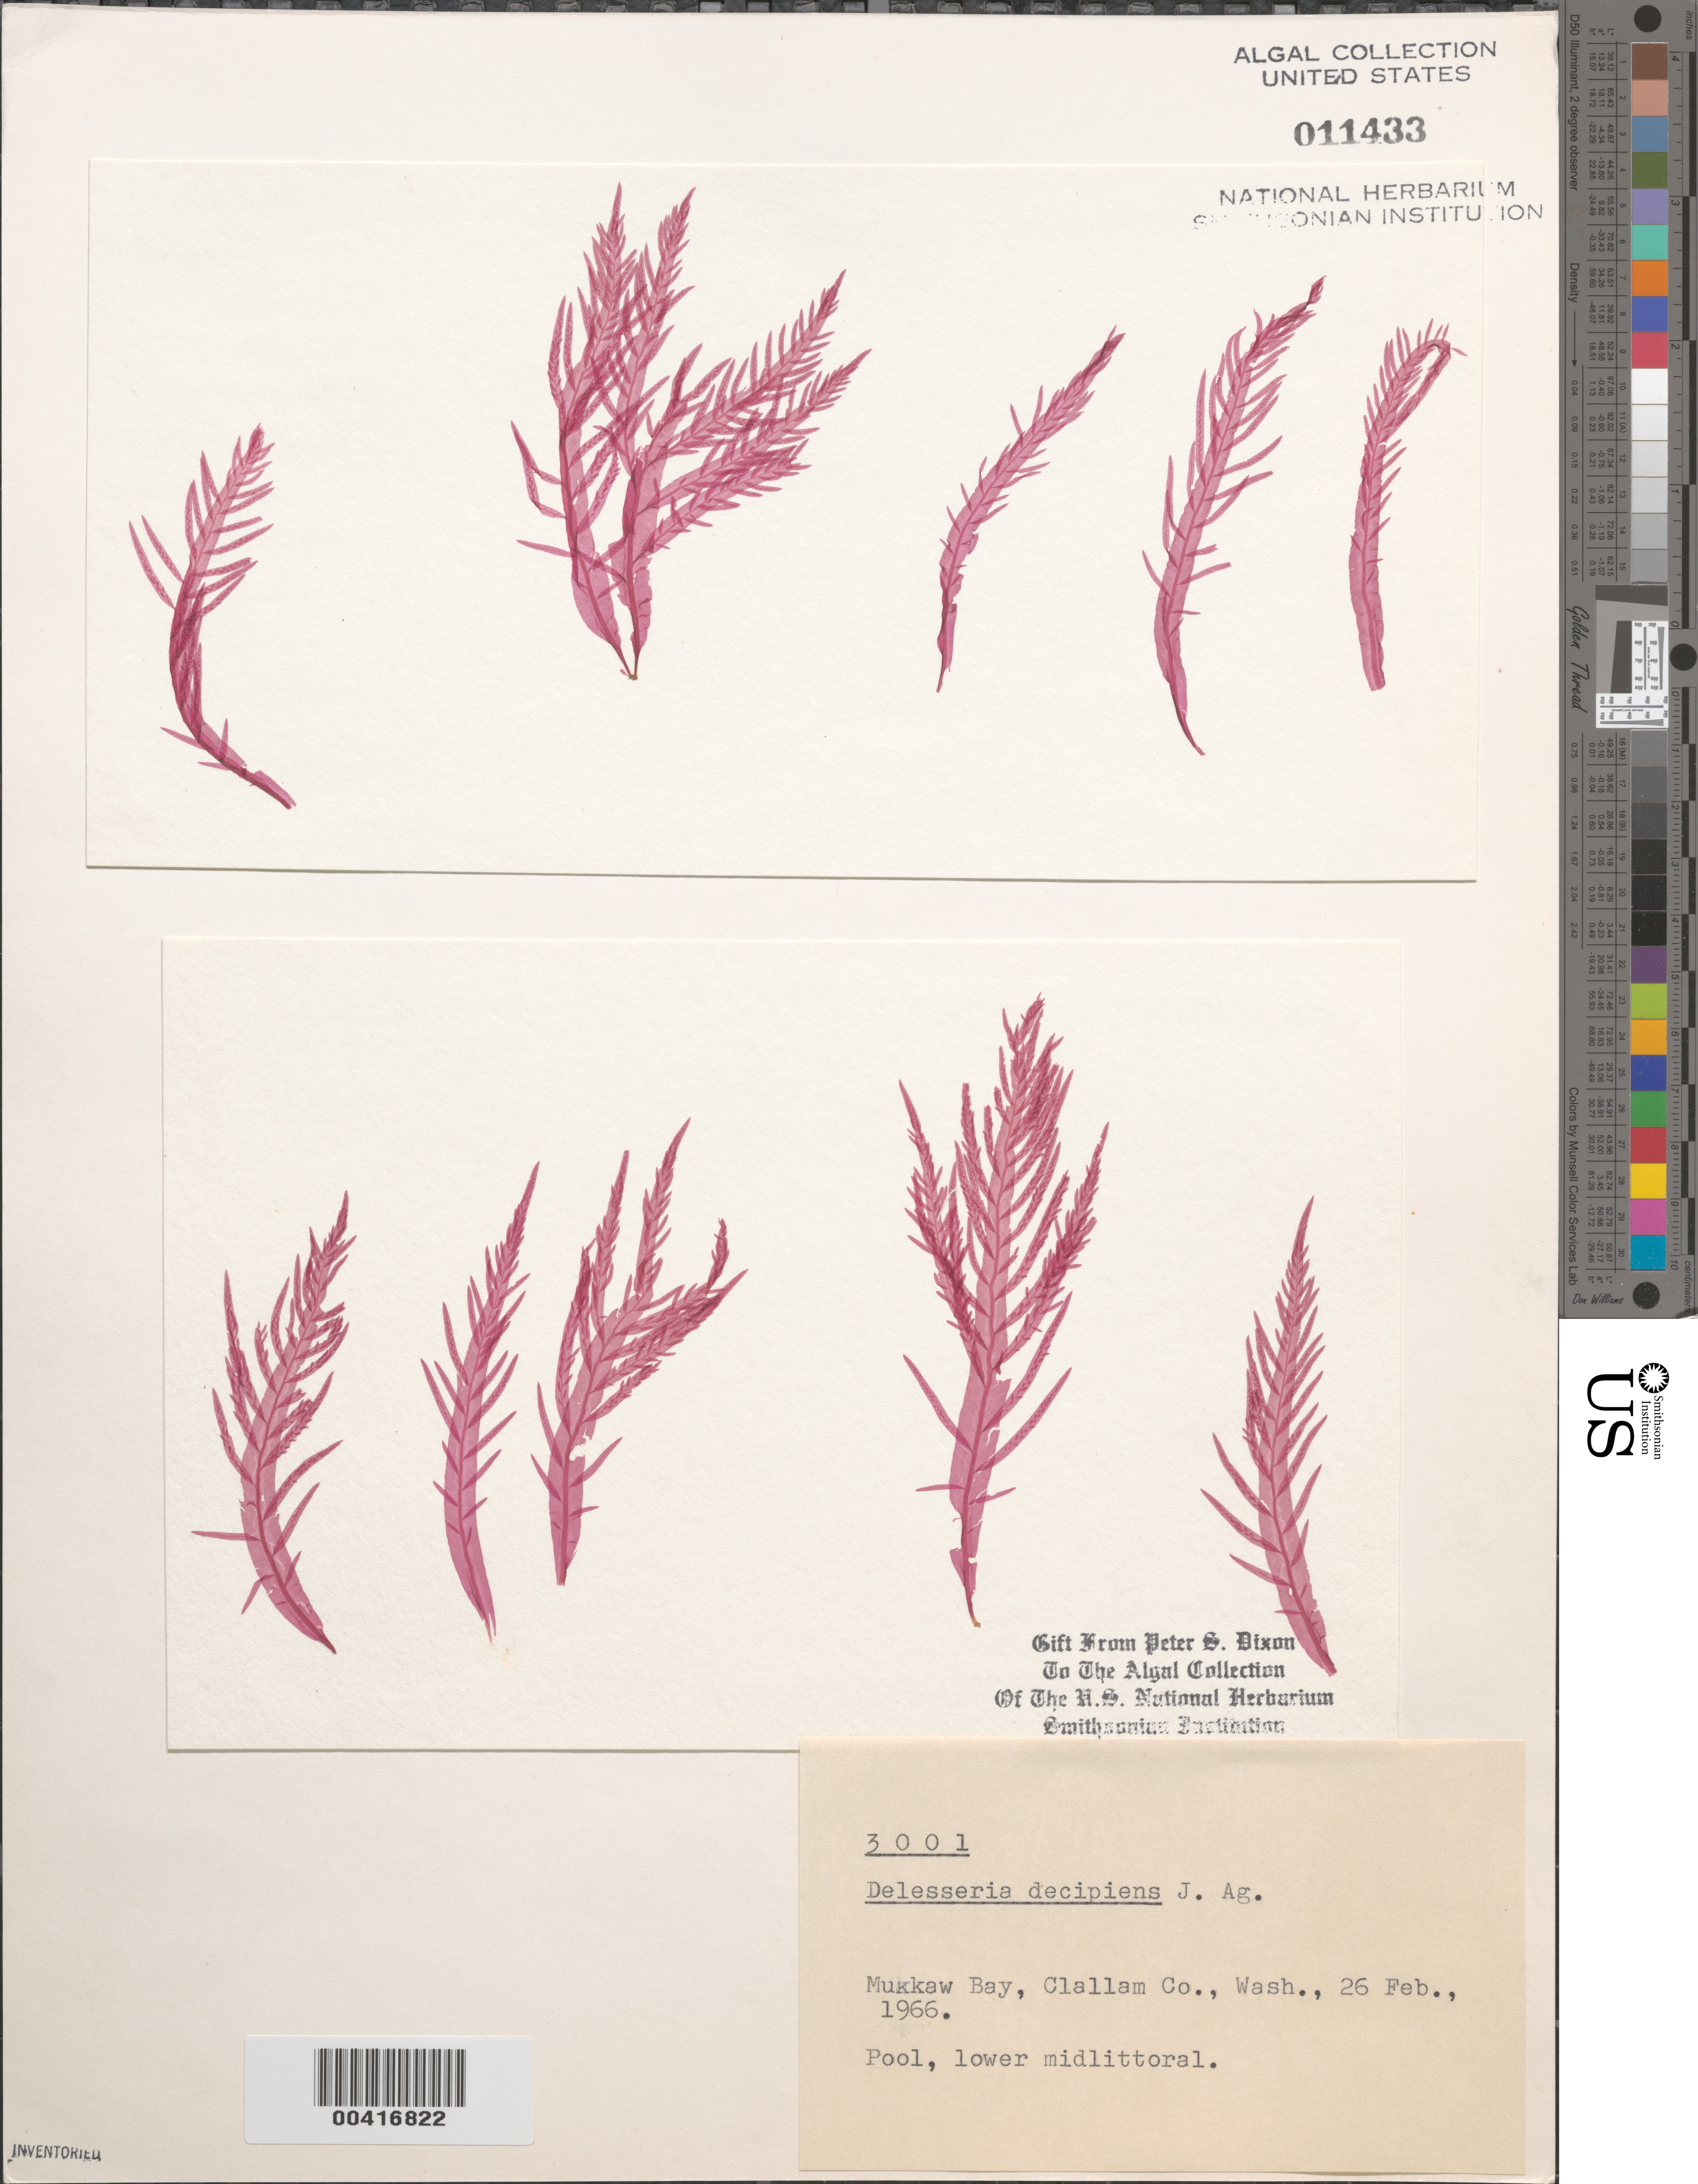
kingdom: Plantae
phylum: Rhodophyta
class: Florideophyceae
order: Ceramiales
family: Delesseriaceae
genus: Cumathamnion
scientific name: Cumathamnion decipiens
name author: (J. Agardh) M.J. Wynne & G.W. Saunders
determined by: Algae name updating Project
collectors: P. S. Dixon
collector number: PSD 3001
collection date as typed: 26 Feb 1966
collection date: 1966-02-26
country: United States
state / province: Washington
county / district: Clallam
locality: Mukkaw Bay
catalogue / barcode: US 11433